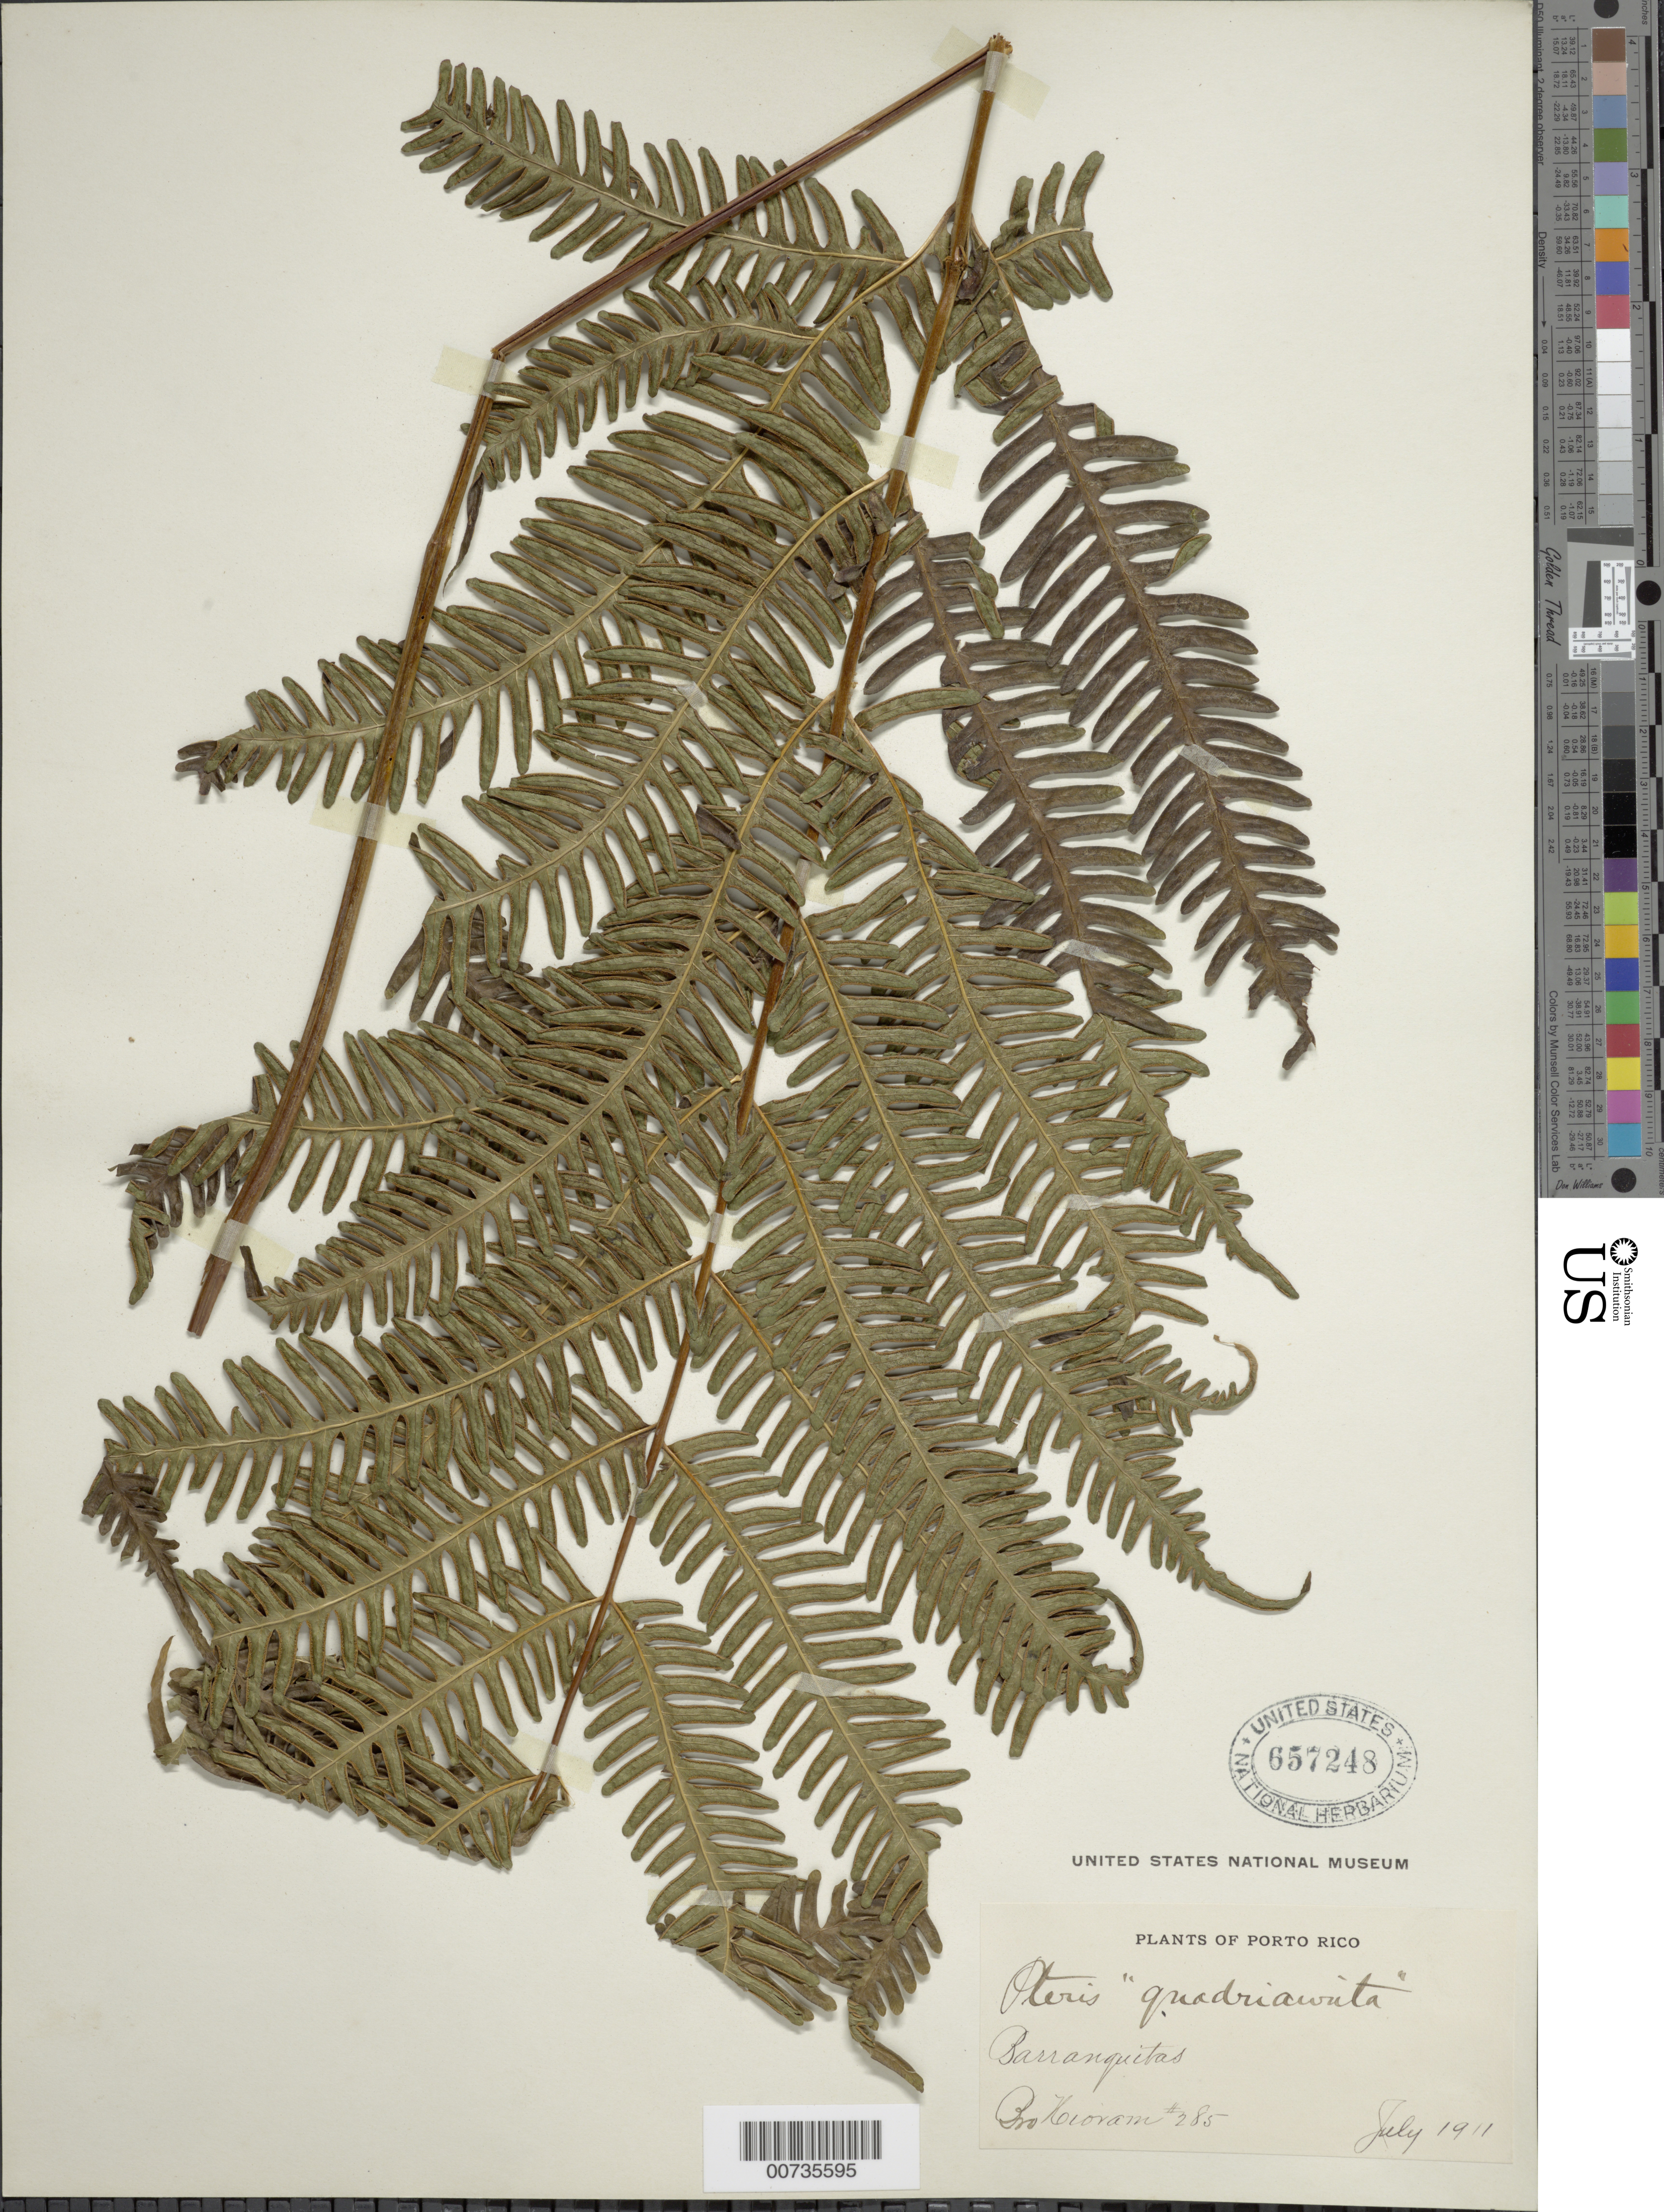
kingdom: Plantae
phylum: Tracheophyta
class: Polypodiopsida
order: Polypodiales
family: Pteridaceae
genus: Pteris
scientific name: Pteris quadriaurita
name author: Retz.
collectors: Bro. Hioram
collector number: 285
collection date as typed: Jul 1911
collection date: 1911-07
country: Puerto Rico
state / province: Barranquitas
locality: Barranquitas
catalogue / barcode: US 657248